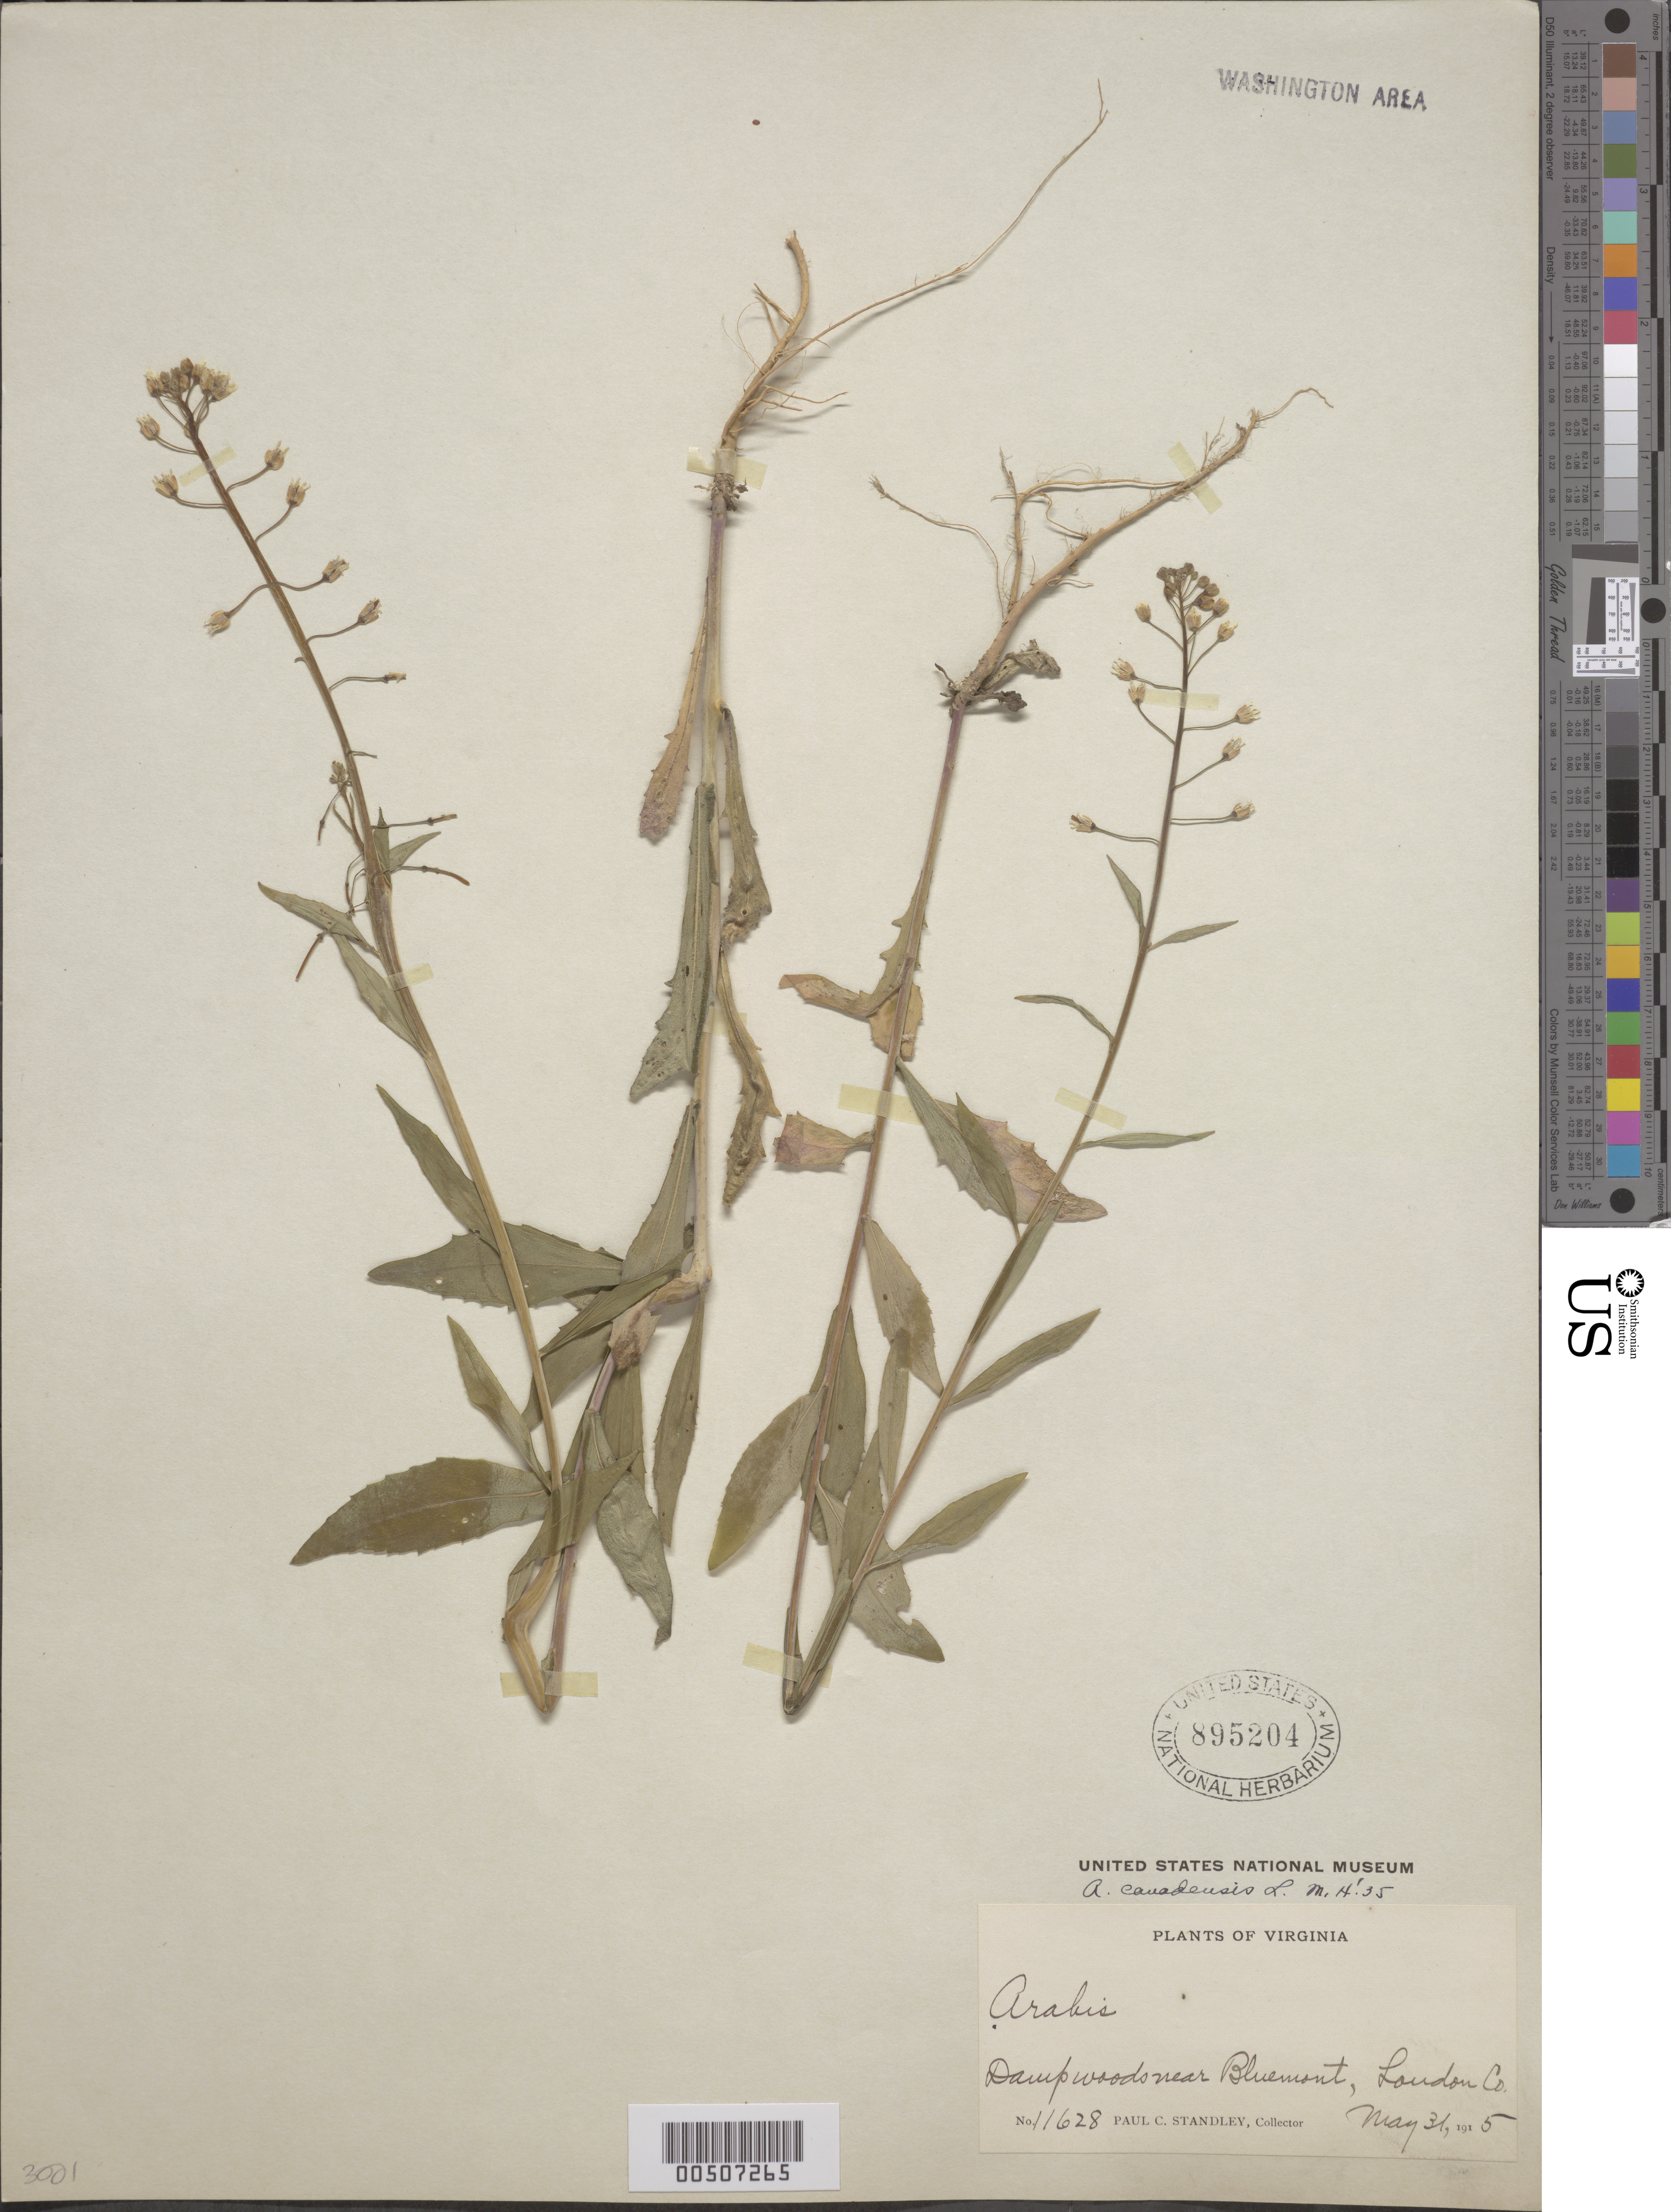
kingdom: Plantae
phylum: Tracheophyta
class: Magnoliopsida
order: Brassicales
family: Brassicaceae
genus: Boechera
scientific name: Boechera canadensis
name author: (L.) Al-Shehbaz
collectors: P. C. Standley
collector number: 11628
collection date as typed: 31 May 1915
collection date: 1915-05-31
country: United States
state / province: Virginia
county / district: Loudoun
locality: Near Bluemont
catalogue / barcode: US 895204